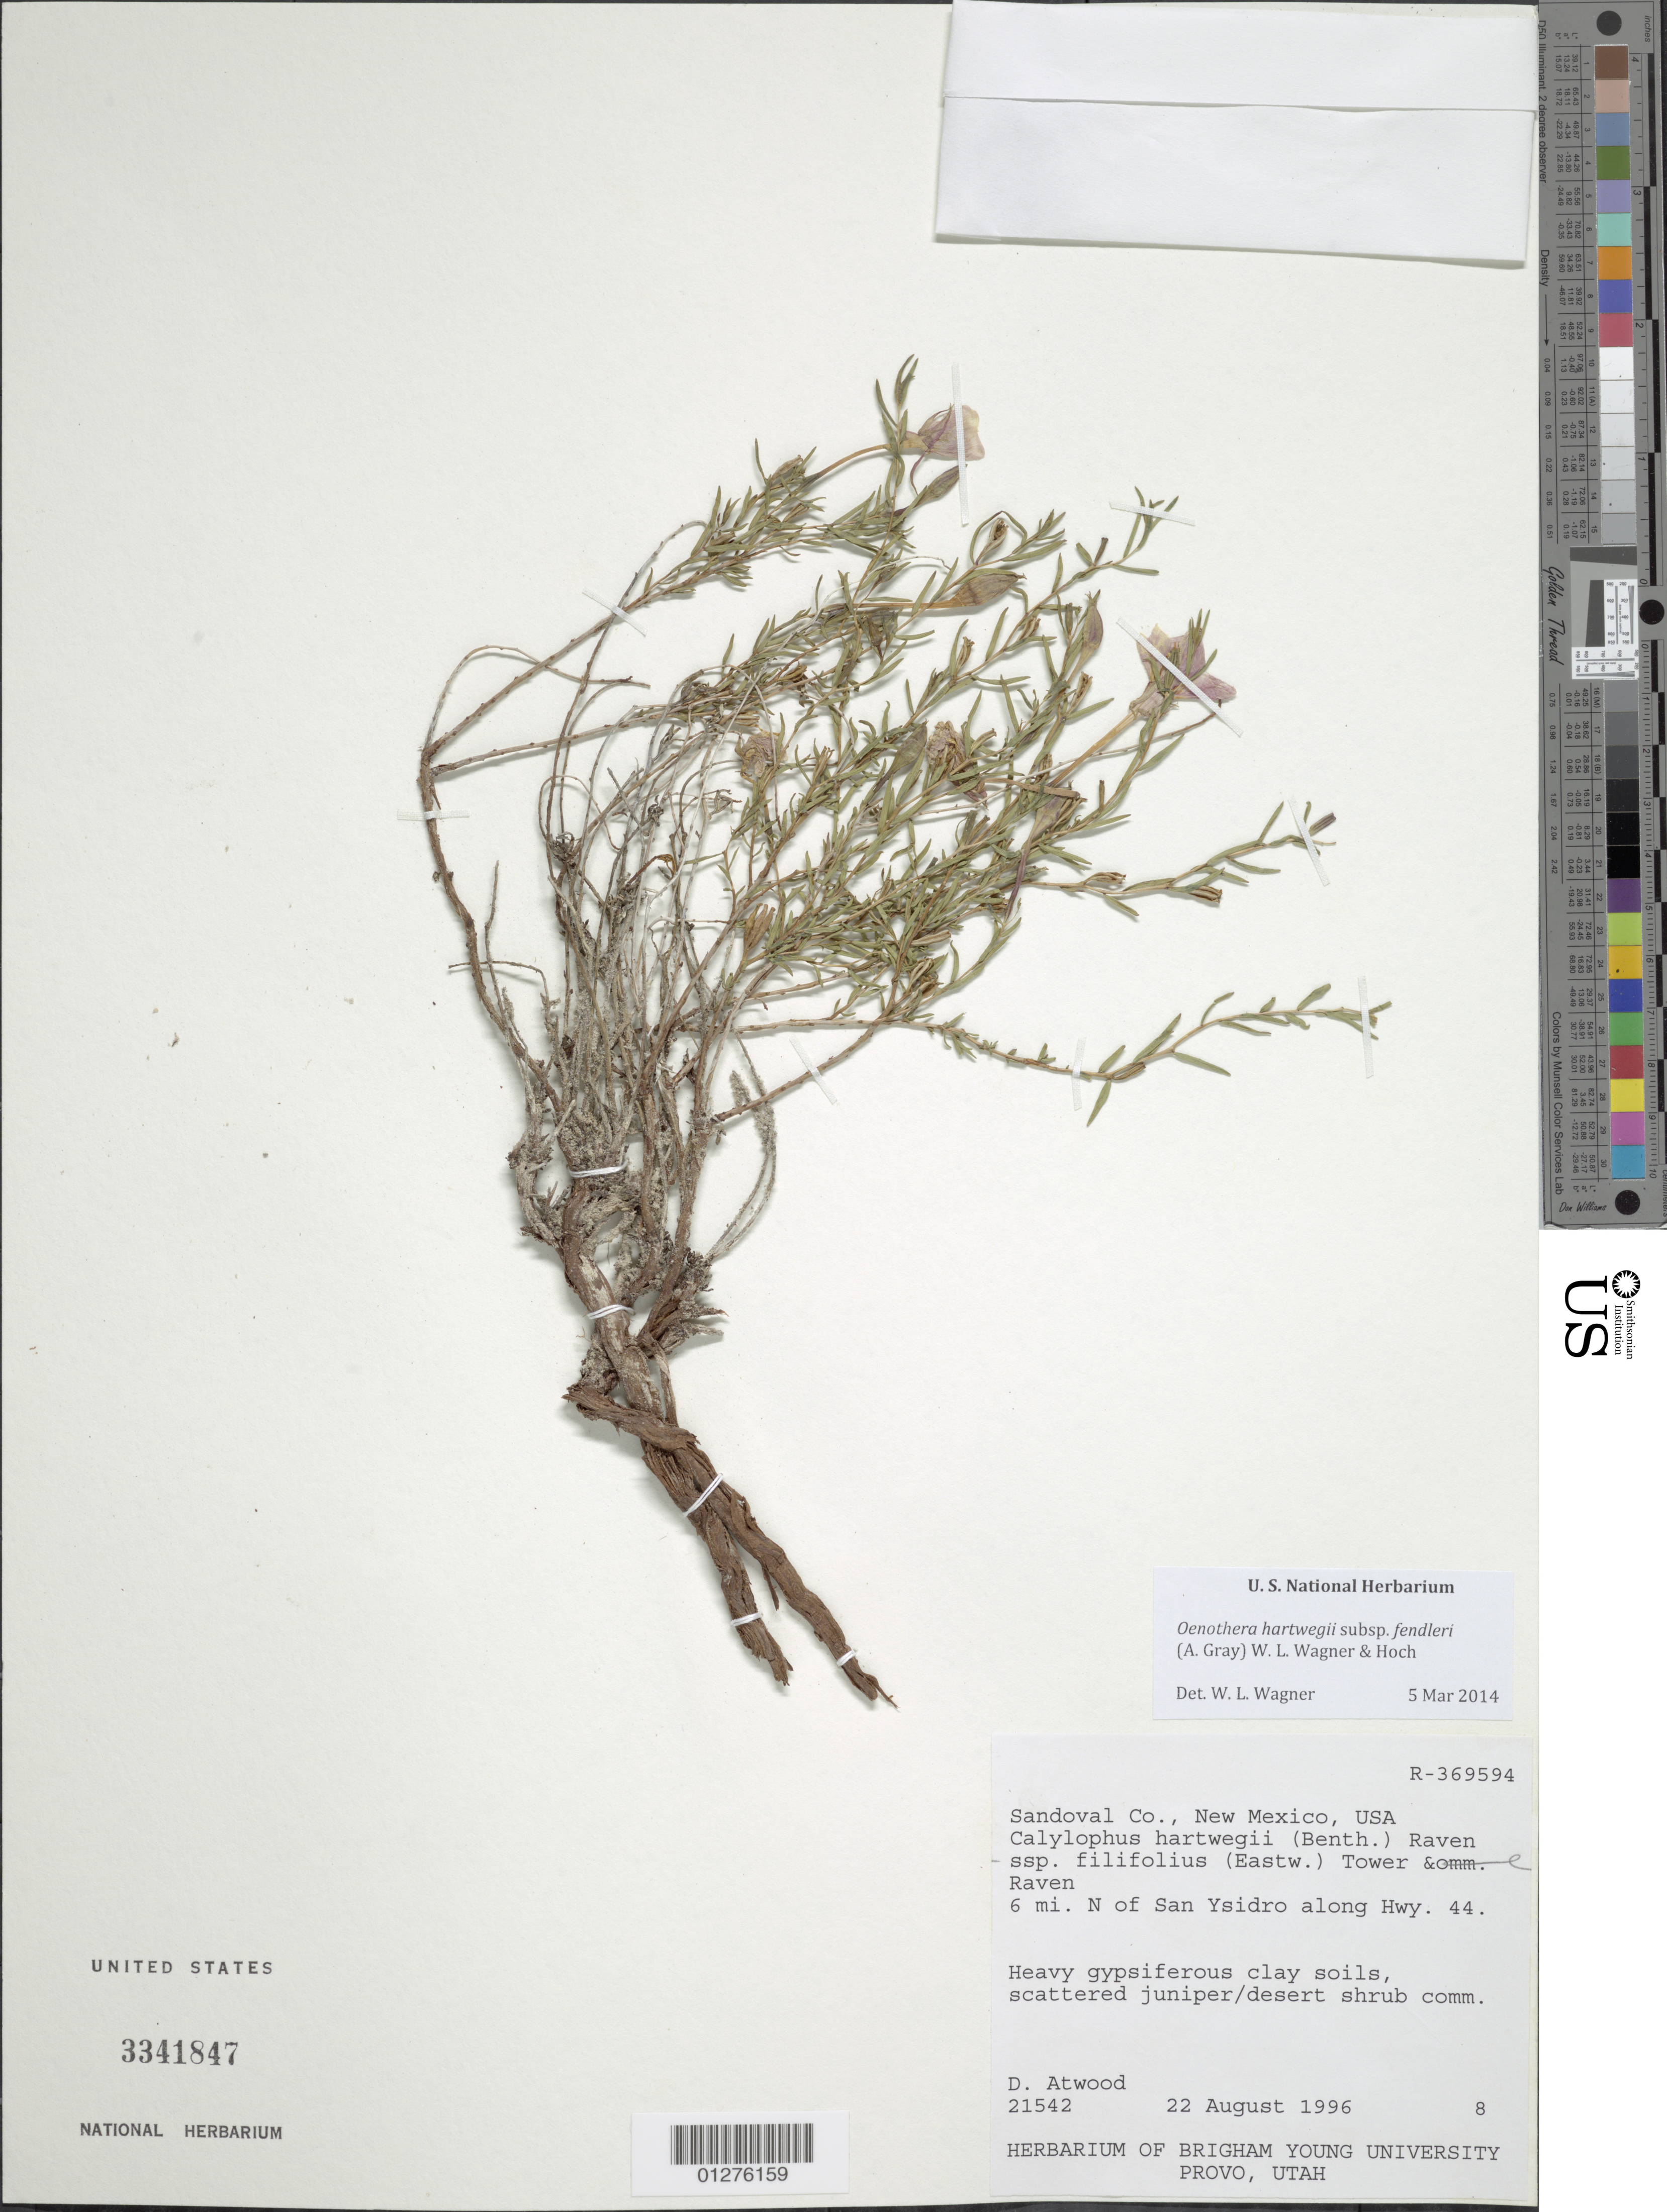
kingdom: Plantae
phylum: Tracheophyta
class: Magnoliopsida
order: Myrtales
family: Onagraceae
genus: Oenothera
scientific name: Oenothera hartwegii subsp. fendleri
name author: (A. Gray) W.L. Wagner & Hoch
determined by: Wagner, W. L., (BOT), Smithsonian Institution - National Museum of Natural History (UNITED STATES)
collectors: N. Atwood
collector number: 21542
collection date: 2004-08-22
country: United States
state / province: New Mexico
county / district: San Doval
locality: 6 mi. n of San Ysidro on Hwy. 44.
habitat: Heavy gypsiferous clay soil.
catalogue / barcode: US 3341847